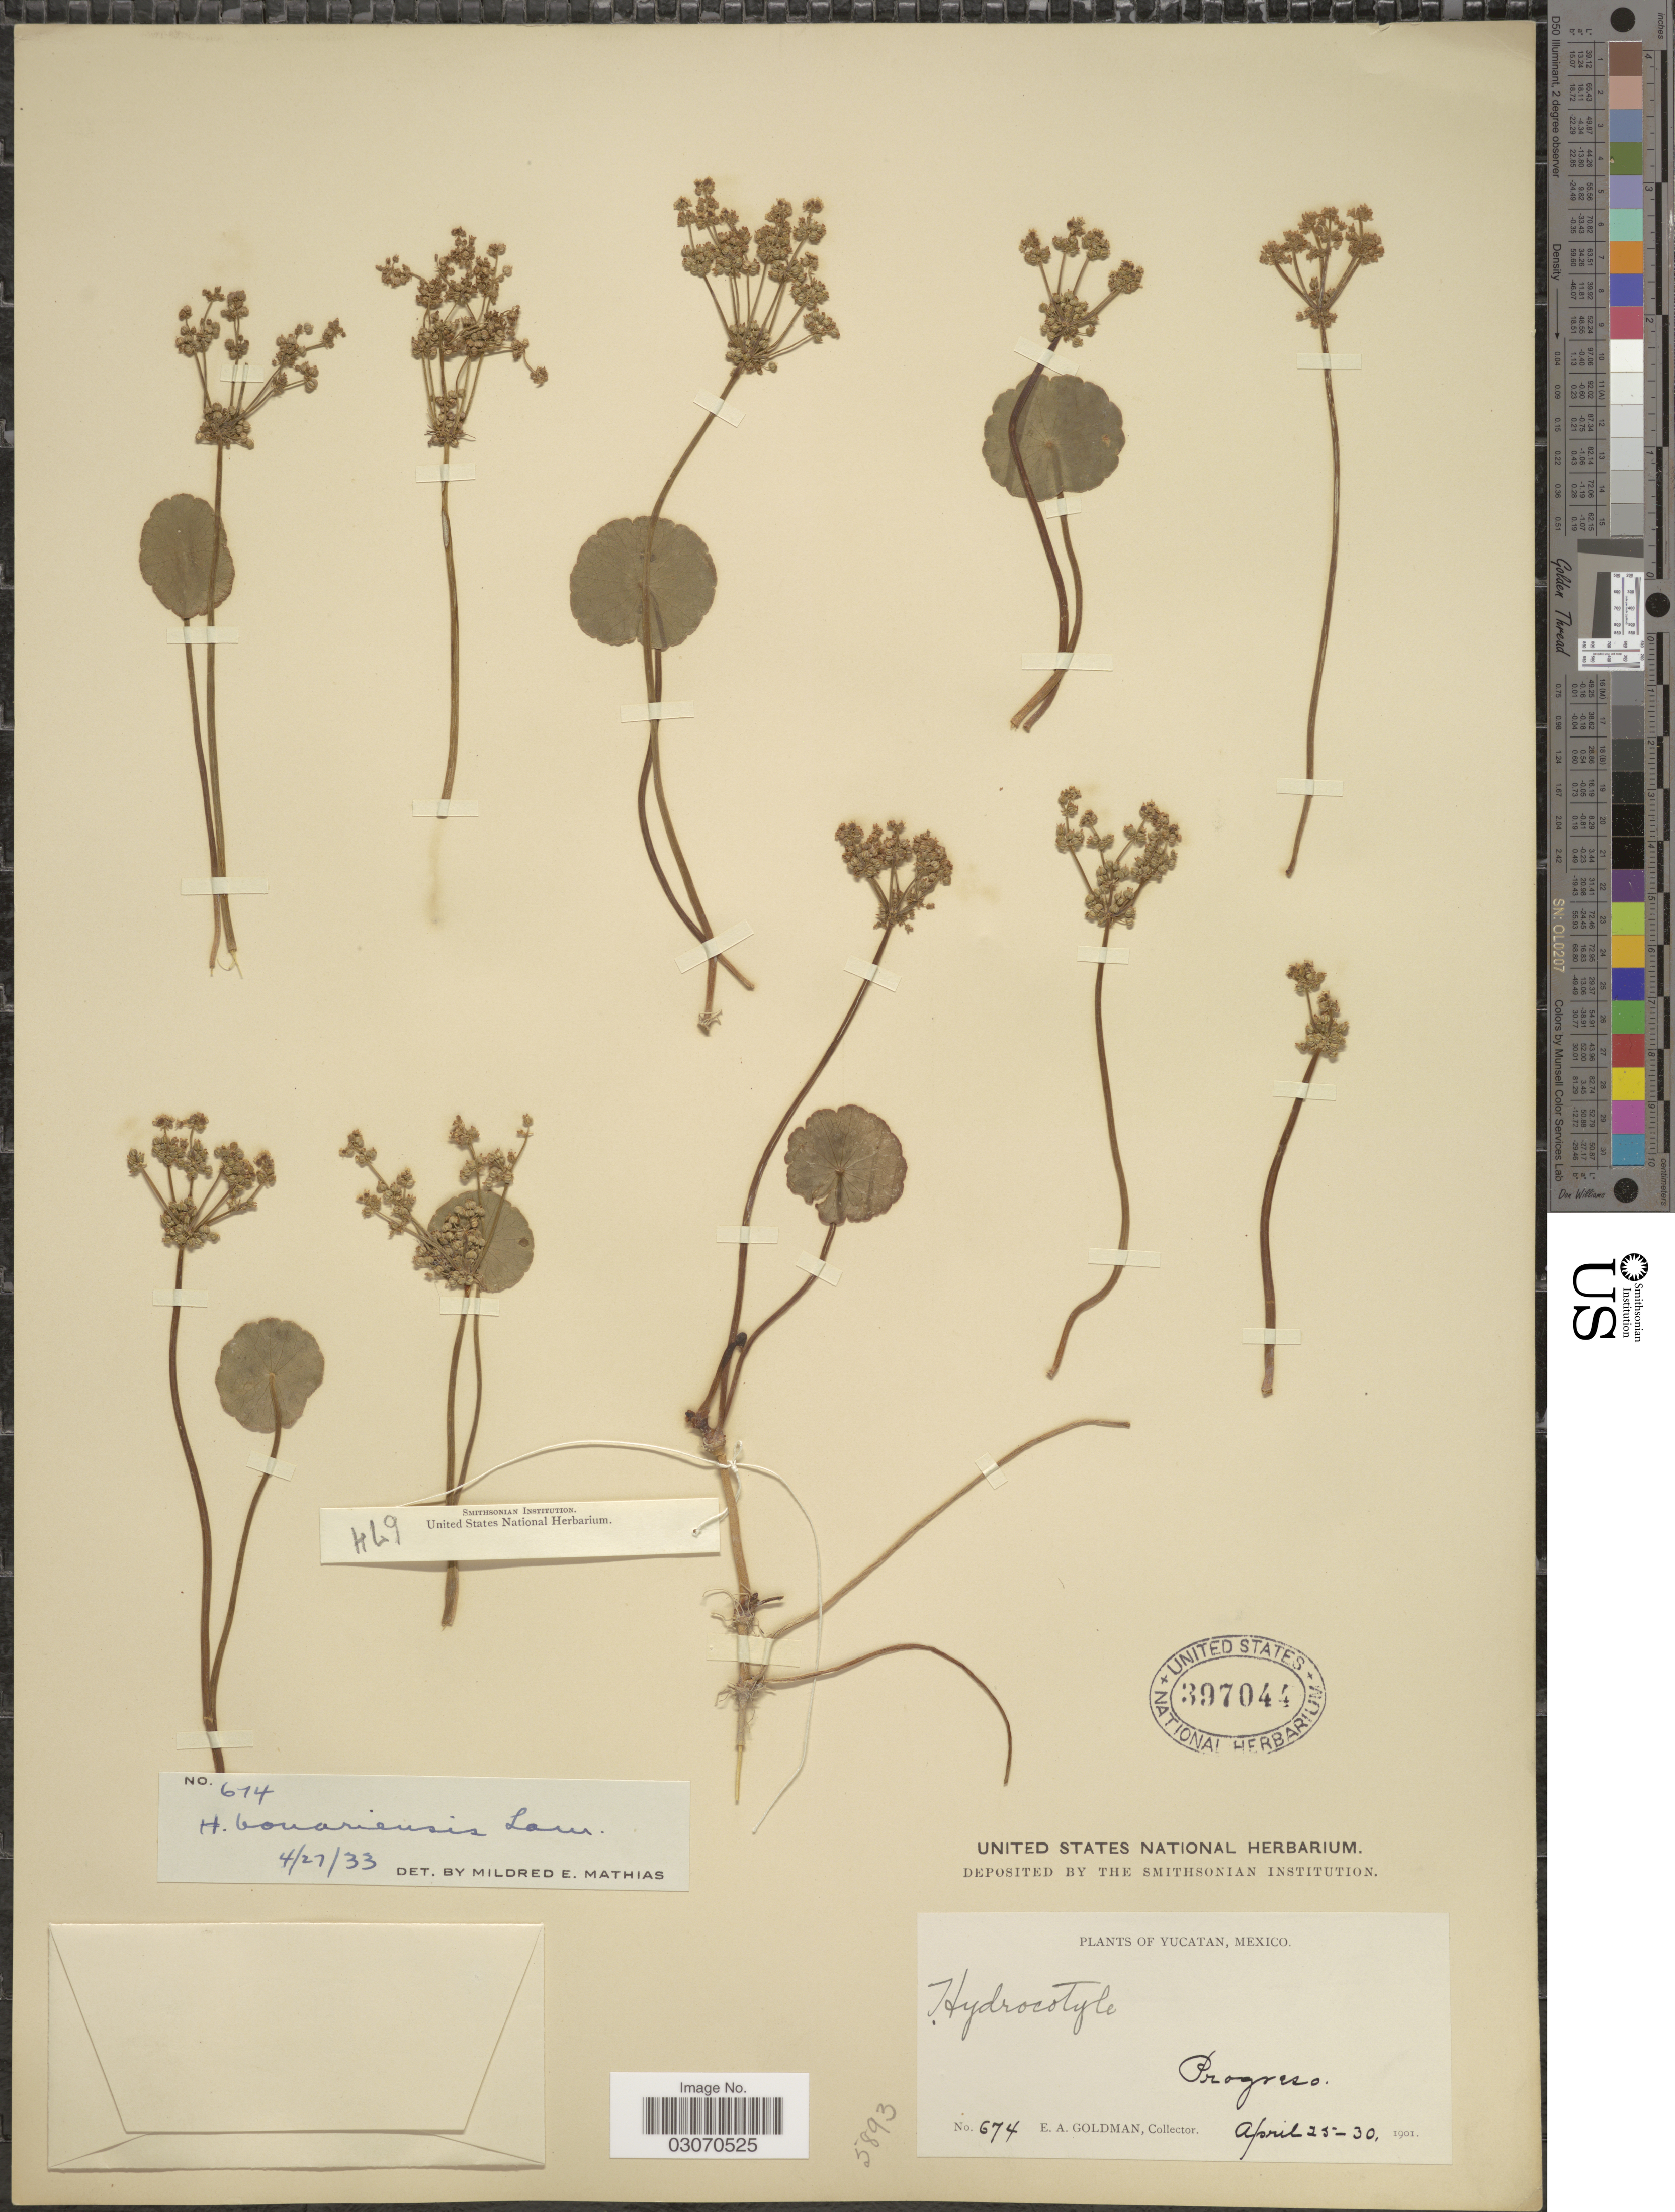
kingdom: Plantae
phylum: Tracheophyta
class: Magnoliopsida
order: Apiales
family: Araliaceae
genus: Hydrocotyle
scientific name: Hydrocotyle bonariensis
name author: Lam.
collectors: E. A. Goldman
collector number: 674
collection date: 1901-04-25/1901-04-30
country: Mexico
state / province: Yucatán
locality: Progreso.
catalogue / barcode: US 397044